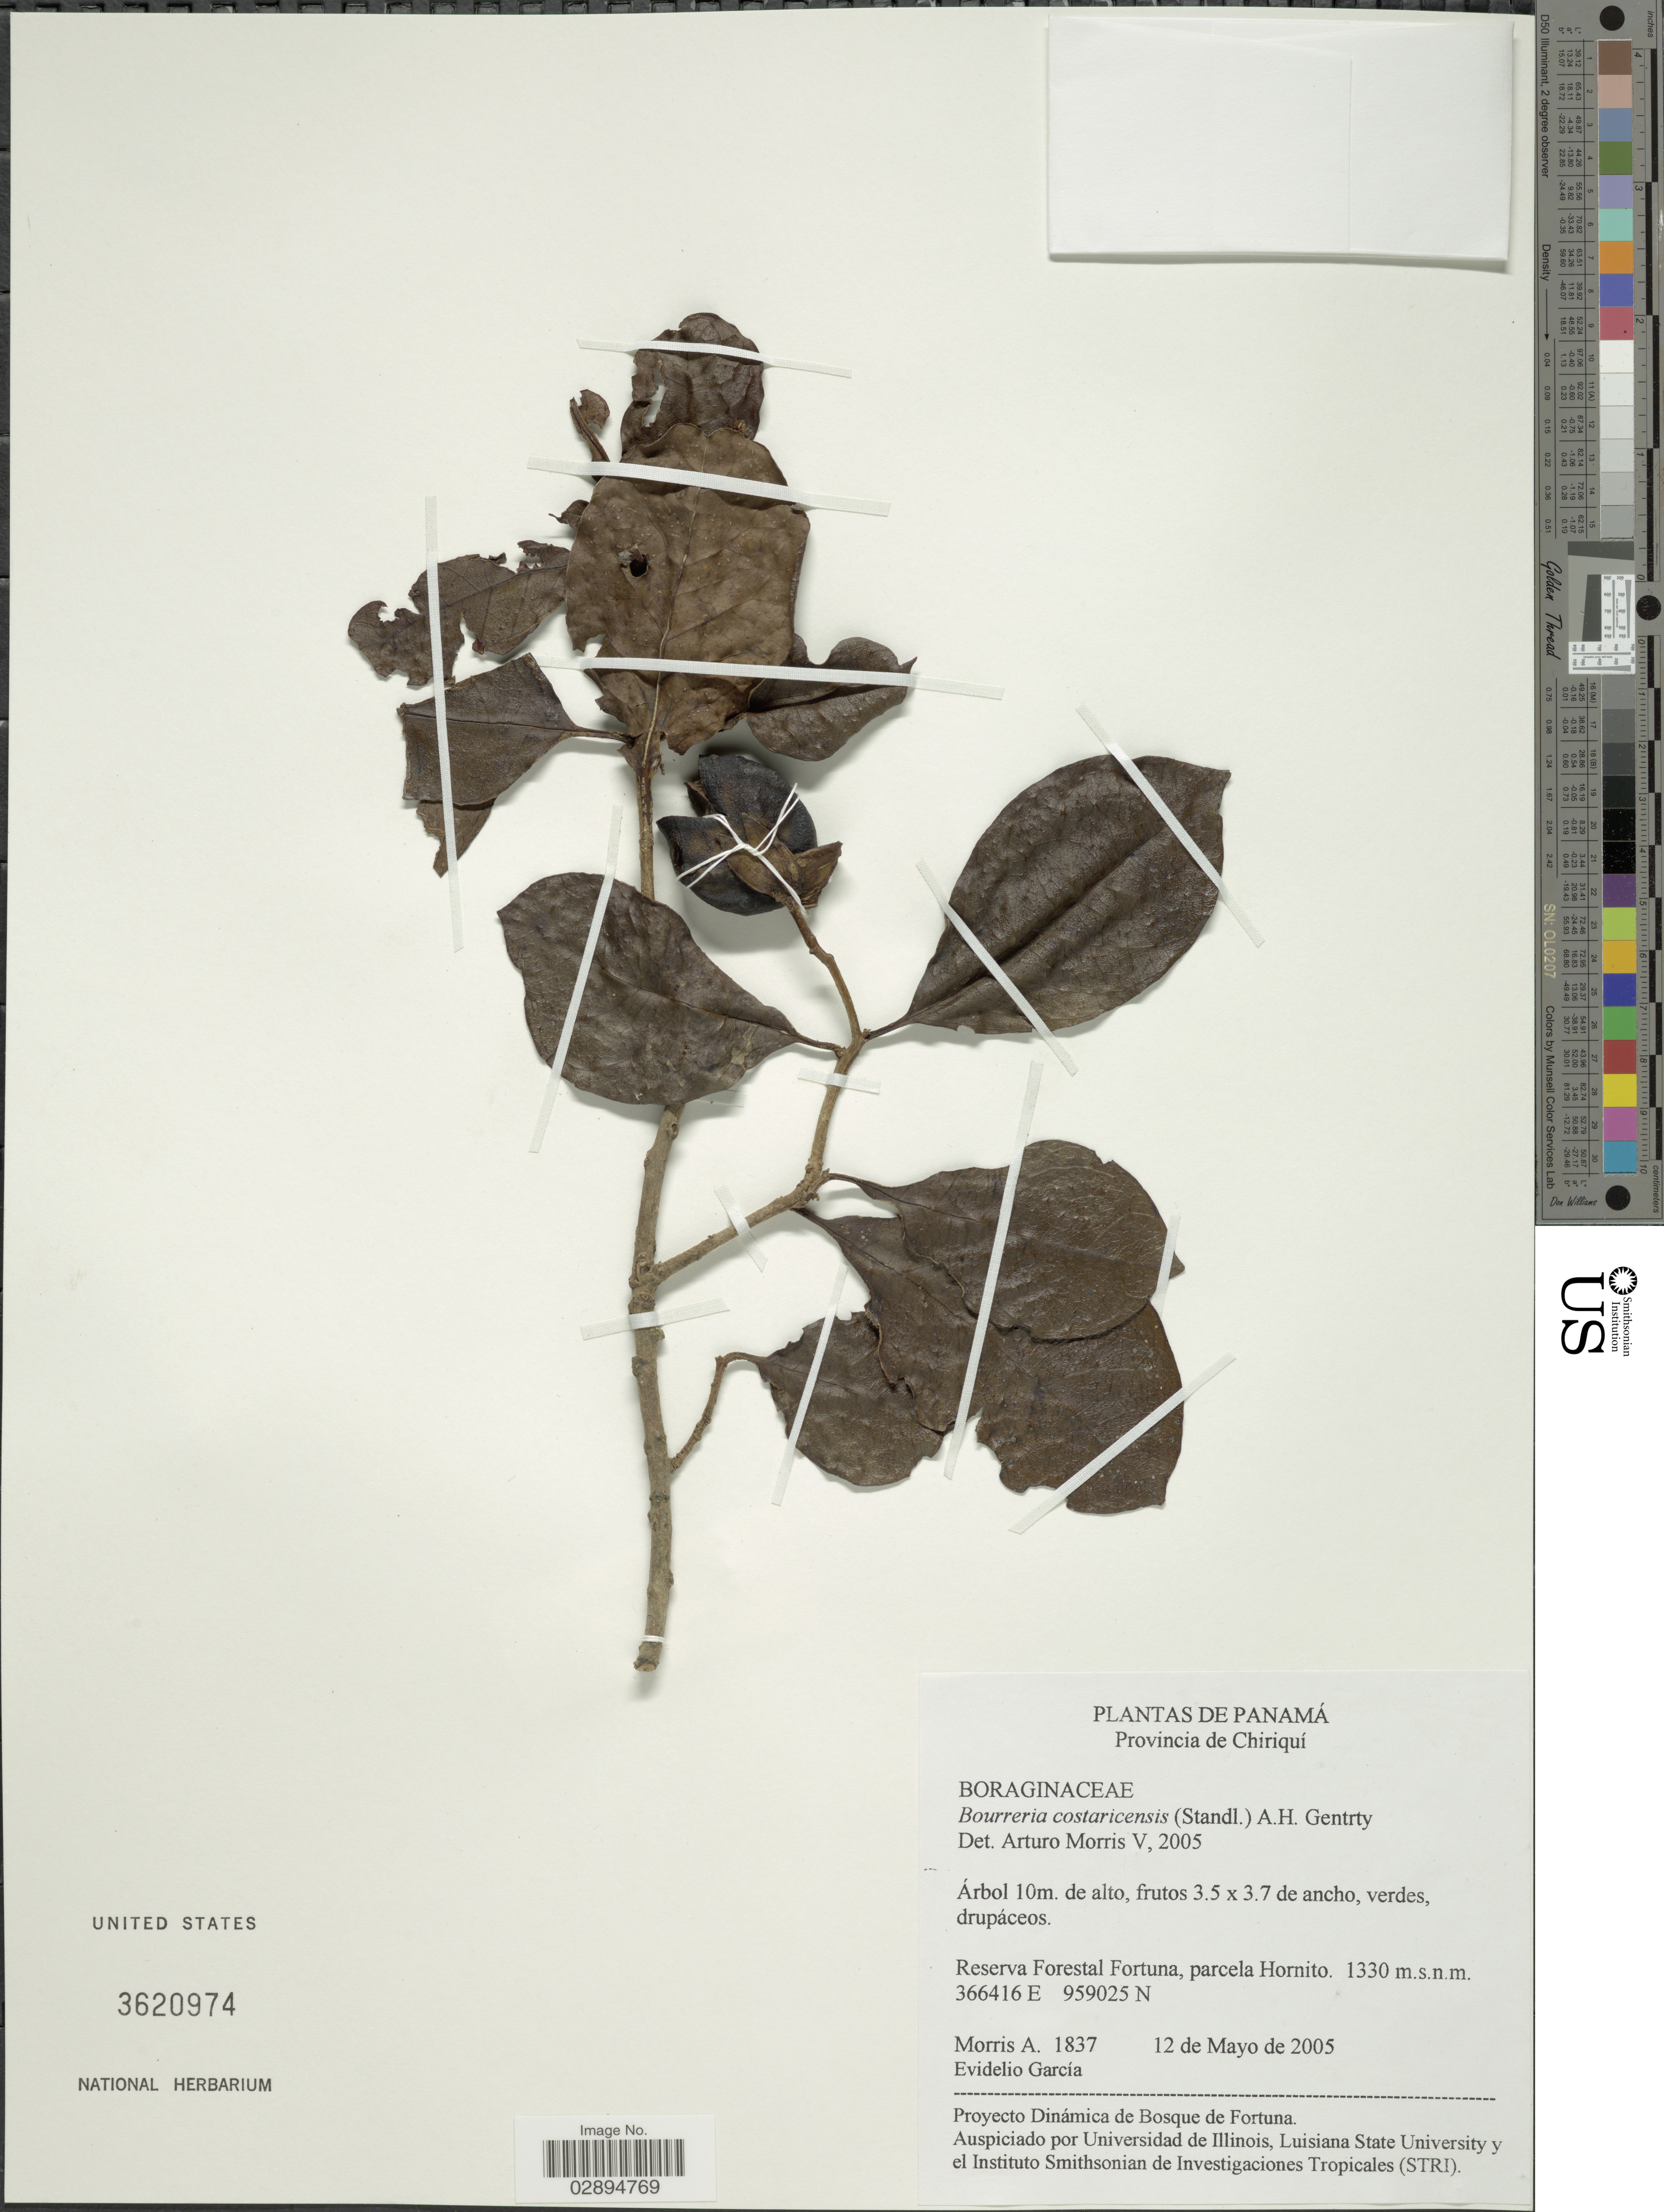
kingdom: Plantae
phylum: Tracheophyta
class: Magnoliopsida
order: Boraginales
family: Ehretiaceae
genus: Bourreria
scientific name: Bourreria costaricensis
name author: (Standl.) A.H. Gentry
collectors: A. Morris & E. García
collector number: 1837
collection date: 2005-05-12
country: Panama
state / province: Chiriqui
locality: Provincia de Chiriquí. Reserva Forestal Fortuna, parcela Hornito.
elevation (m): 1330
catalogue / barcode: US 3620974